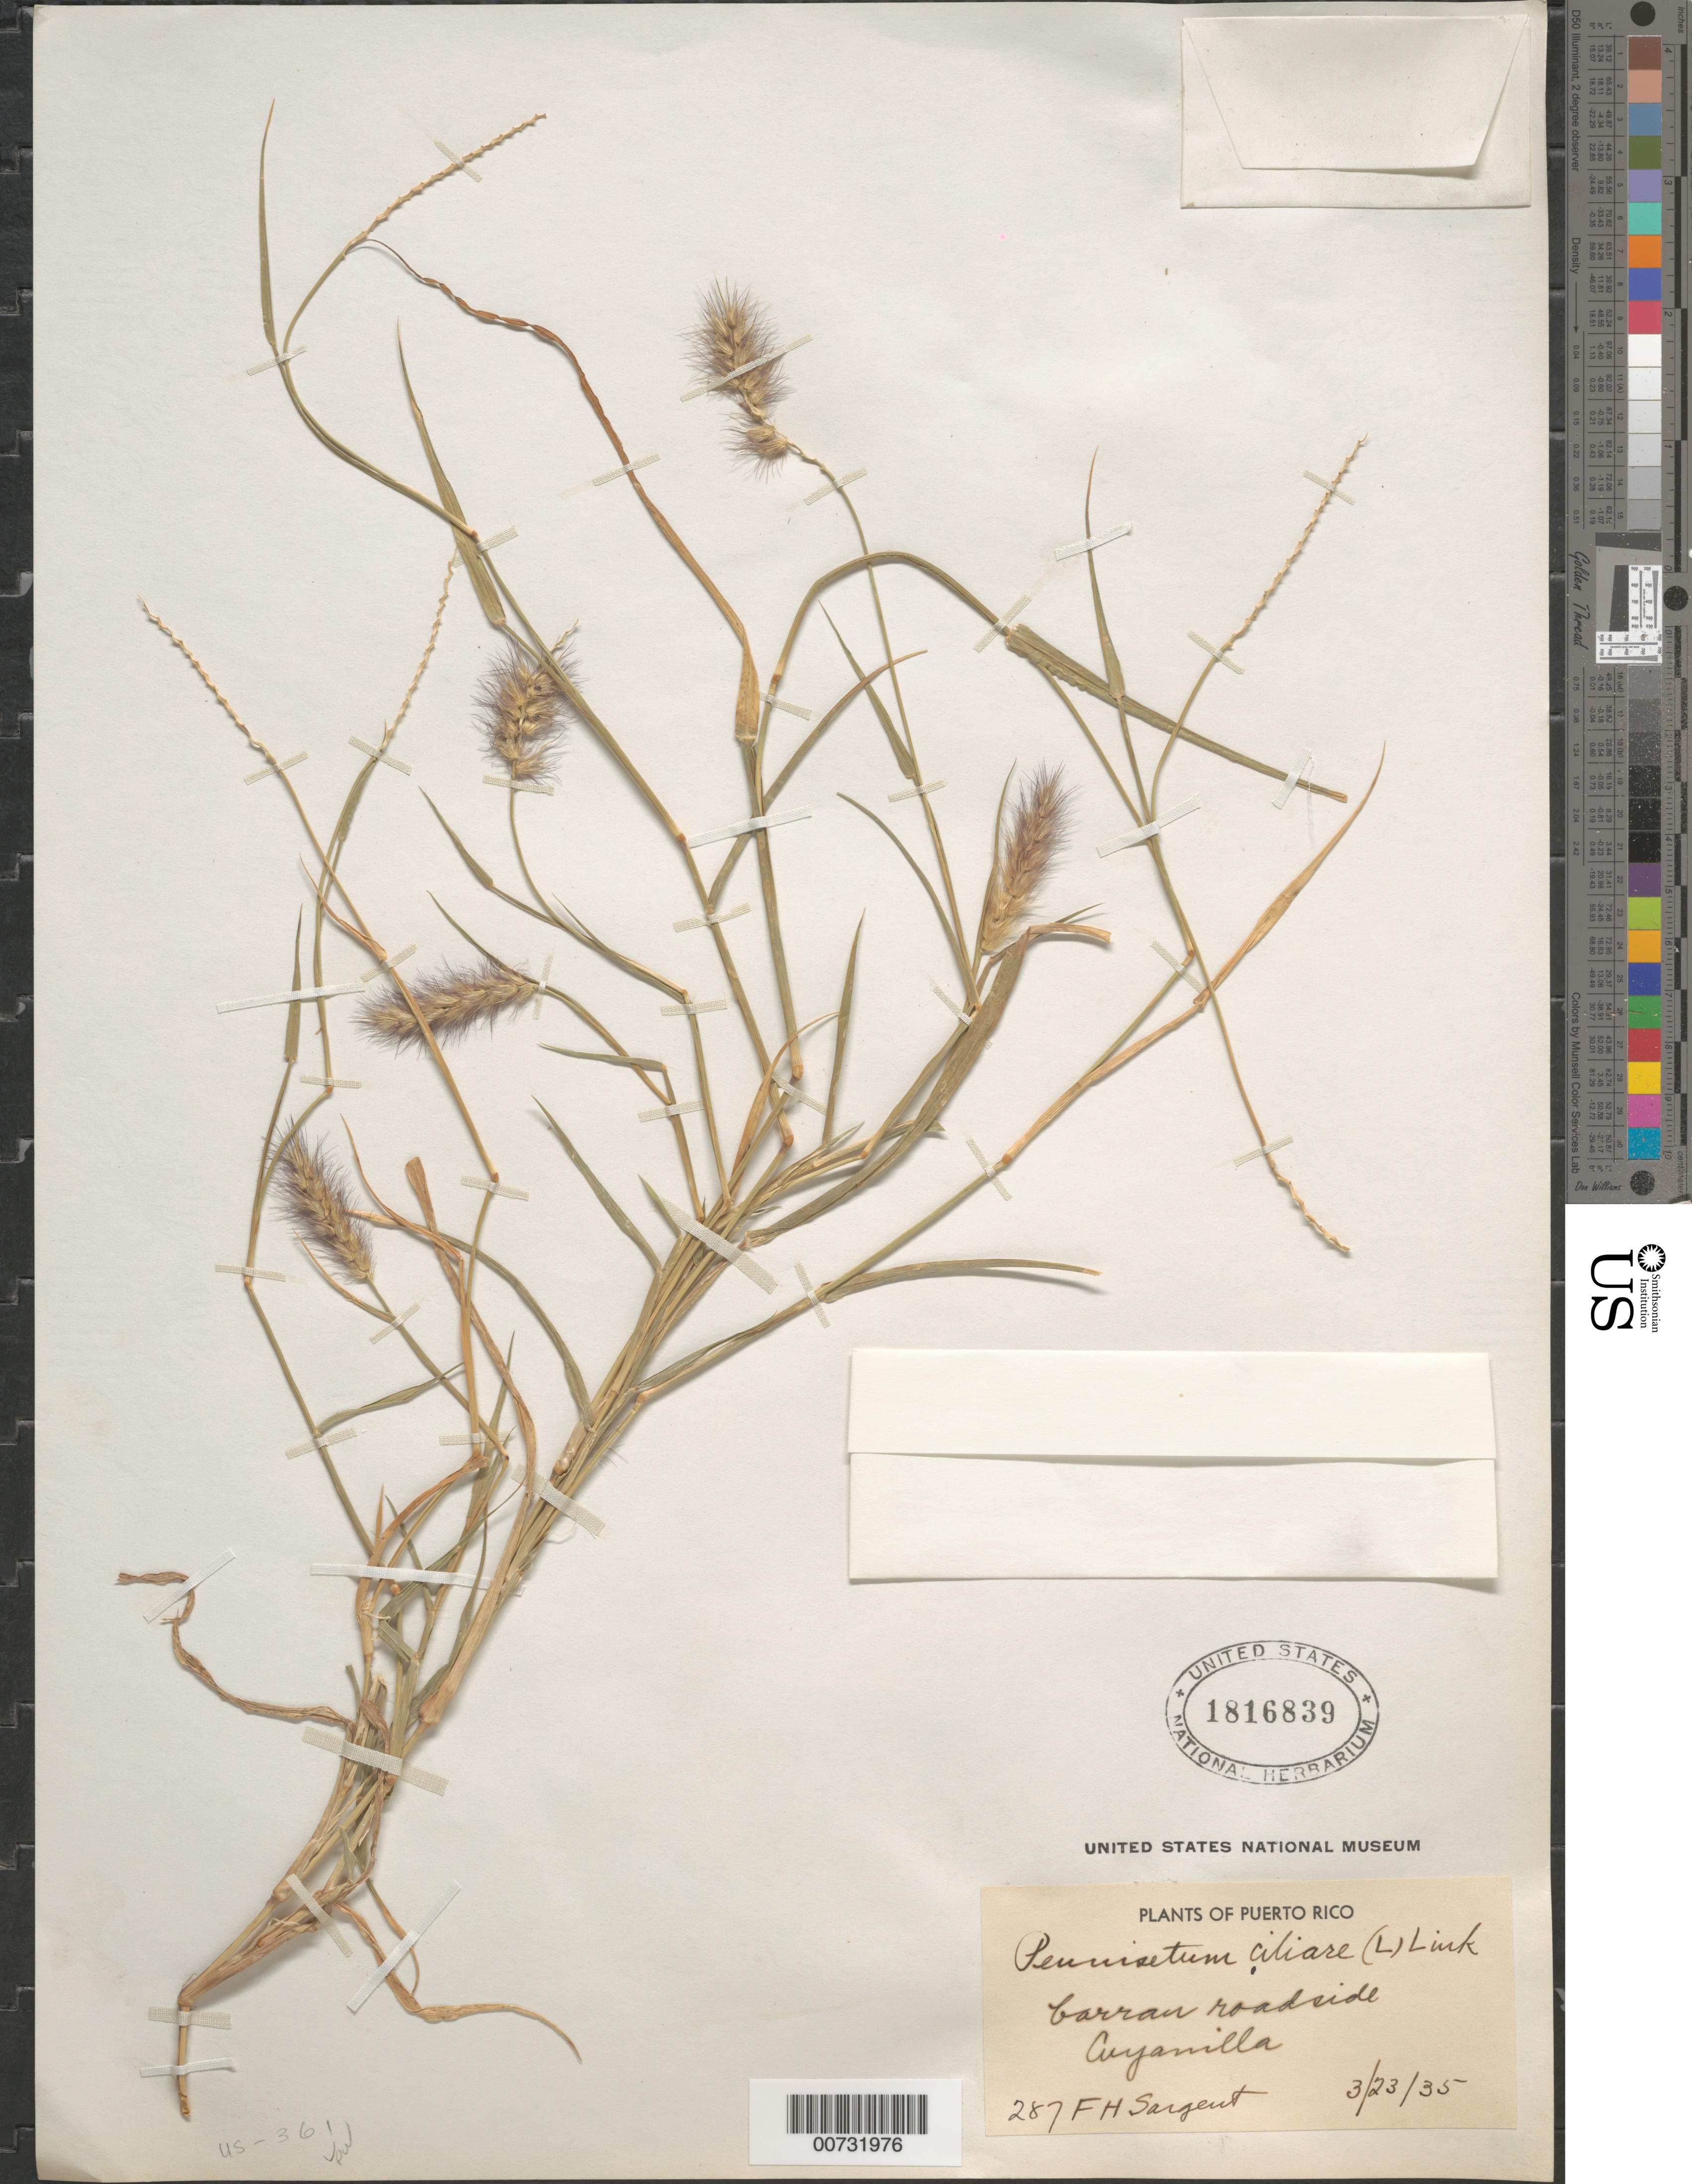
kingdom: Plantae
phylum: Tracheophyta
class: Liliopsida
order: Poales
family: Poaceae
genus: Cenchrus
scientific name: Cenchrus ciliaris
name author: L.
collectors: F. H. Sargent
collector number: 287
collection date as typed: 23 Mar 1935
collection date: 1935-03-23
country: Puerto Rico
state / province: Guayanilla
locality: Guayanilla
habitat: Barren roadside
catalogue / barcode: US 1816839